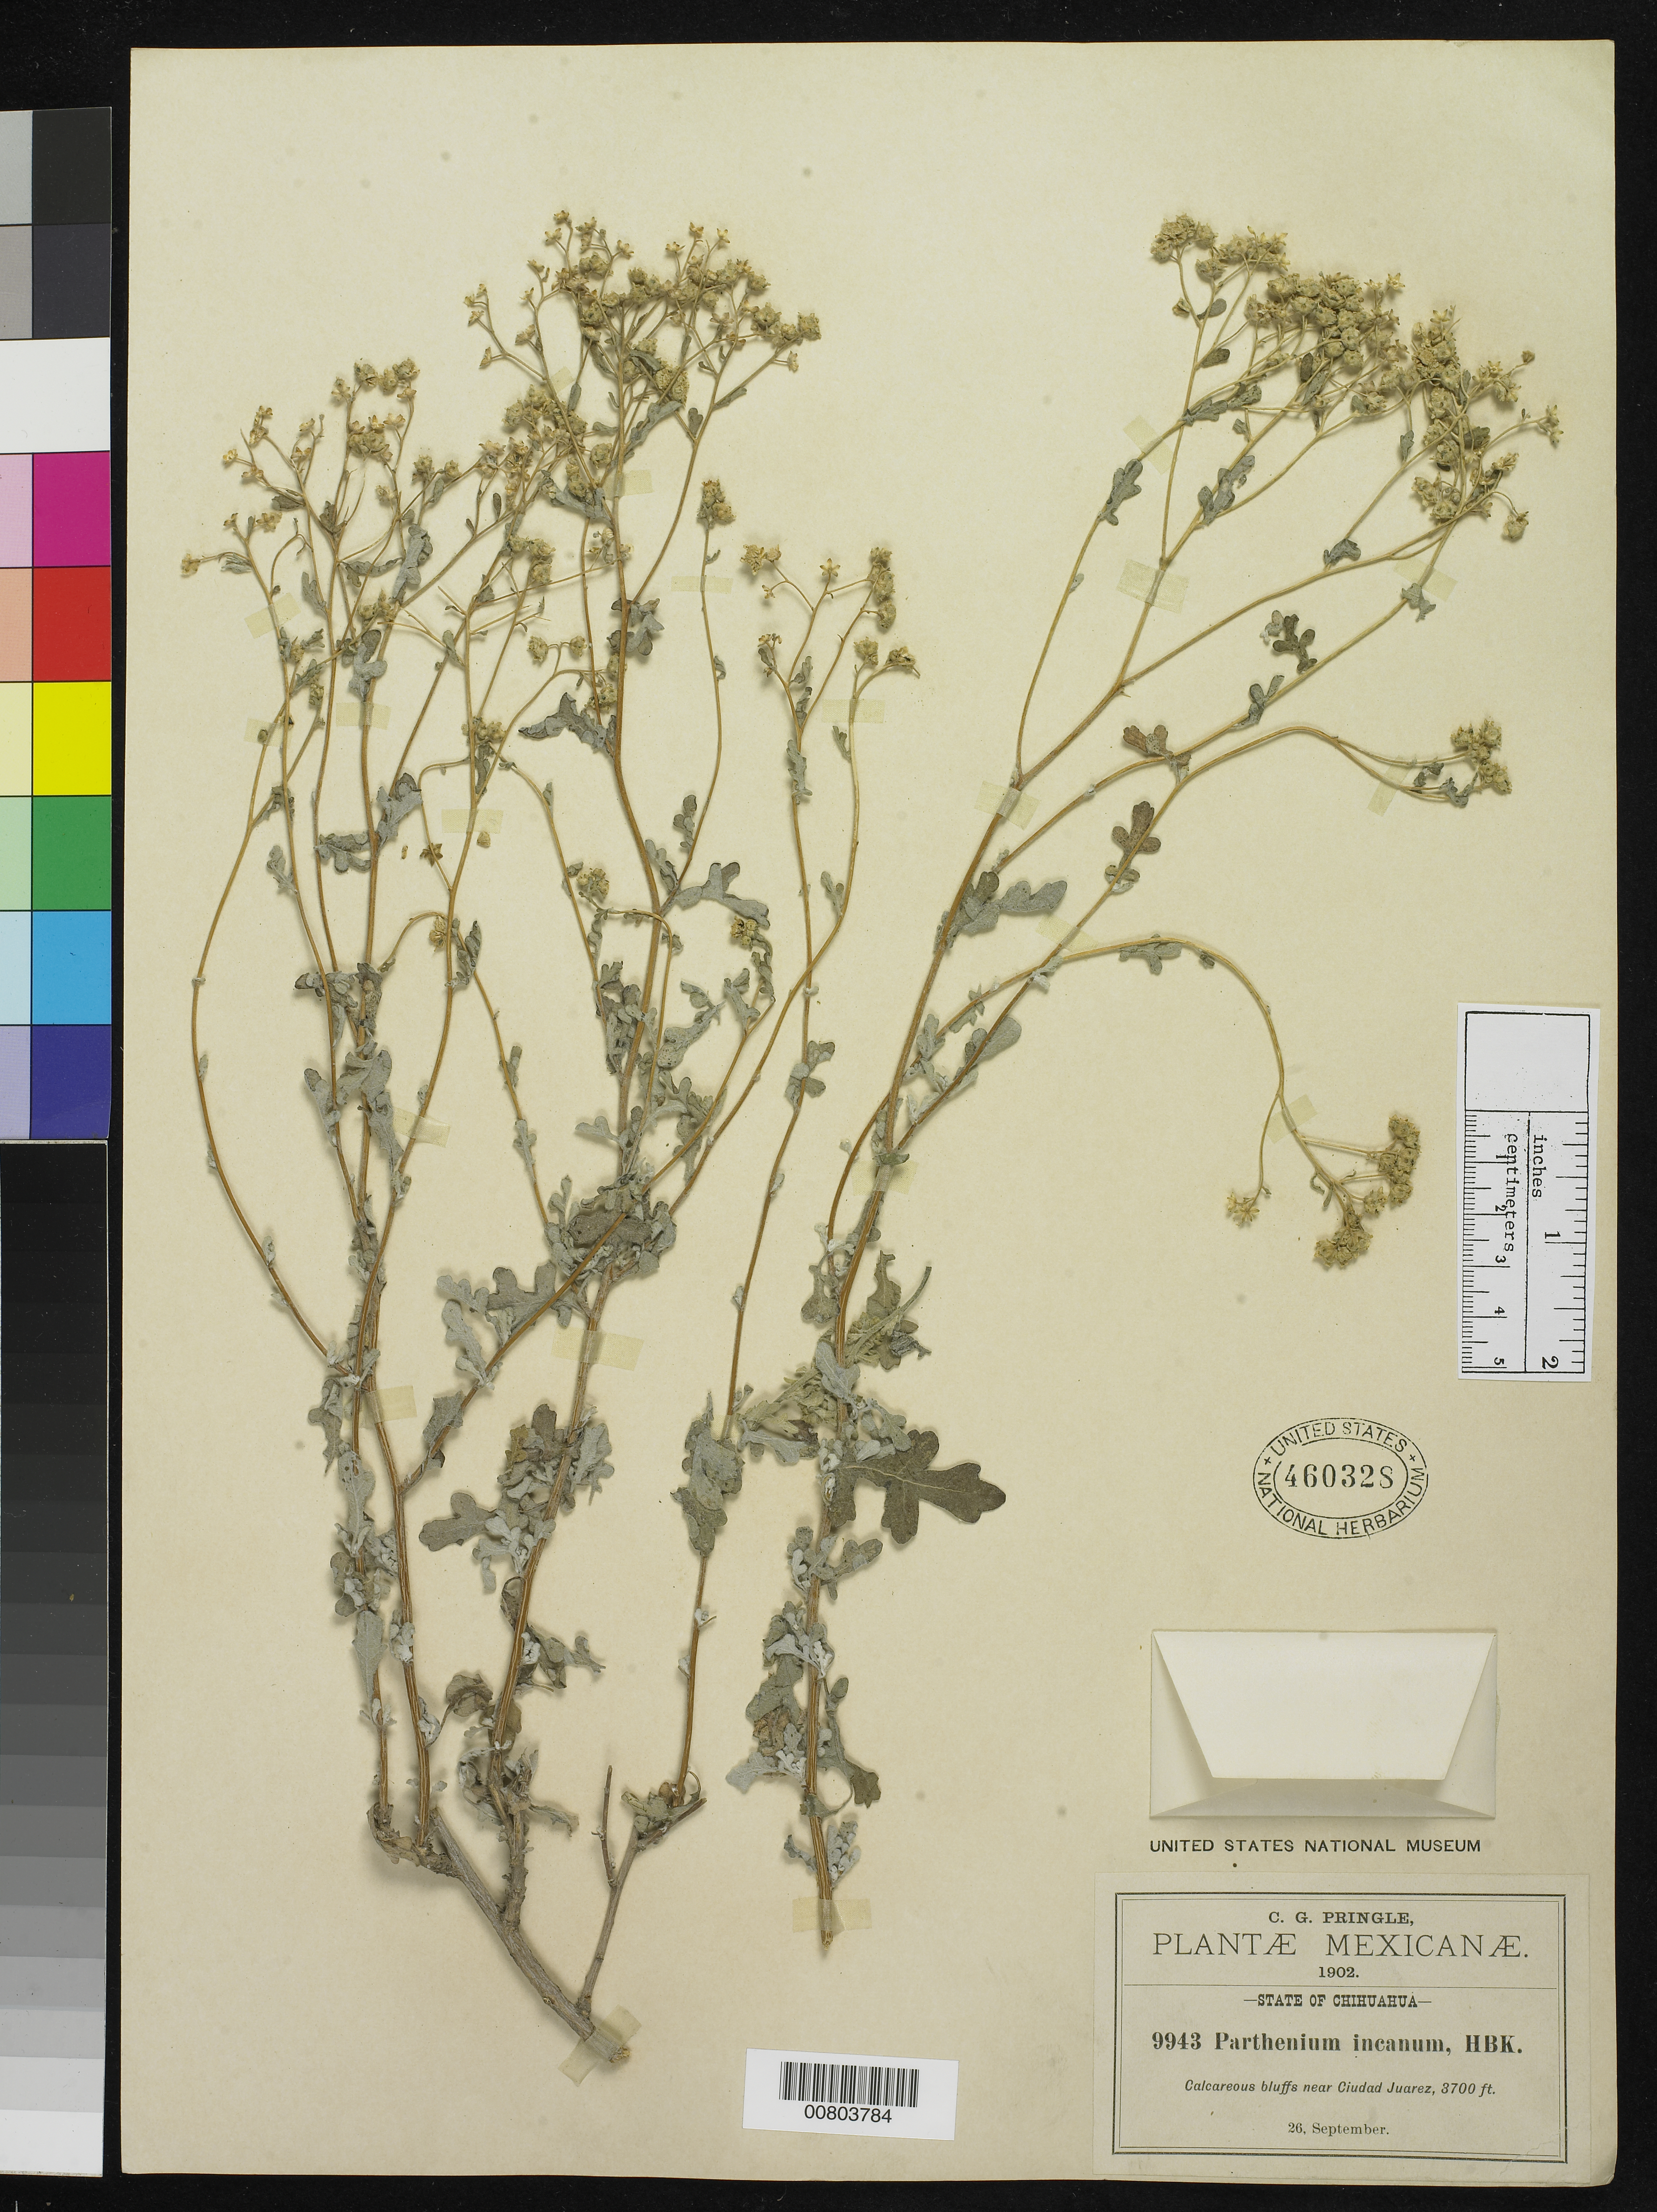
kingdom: Plantae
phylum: Tracheophyta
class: Magnoliopsida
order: Asterales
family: Asteraceae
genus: Parthenium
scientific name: Parthenium incanum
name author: Kunth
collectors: C. G. Pringle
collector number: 9943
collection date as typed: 26 Sep 1902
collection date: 1902-09-26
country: Mexico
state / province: Chihuahua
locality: Near Ciudad Juárez, Chihuahua.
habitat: Calcareous bluffs.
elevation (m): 1128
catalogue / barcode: US 460328